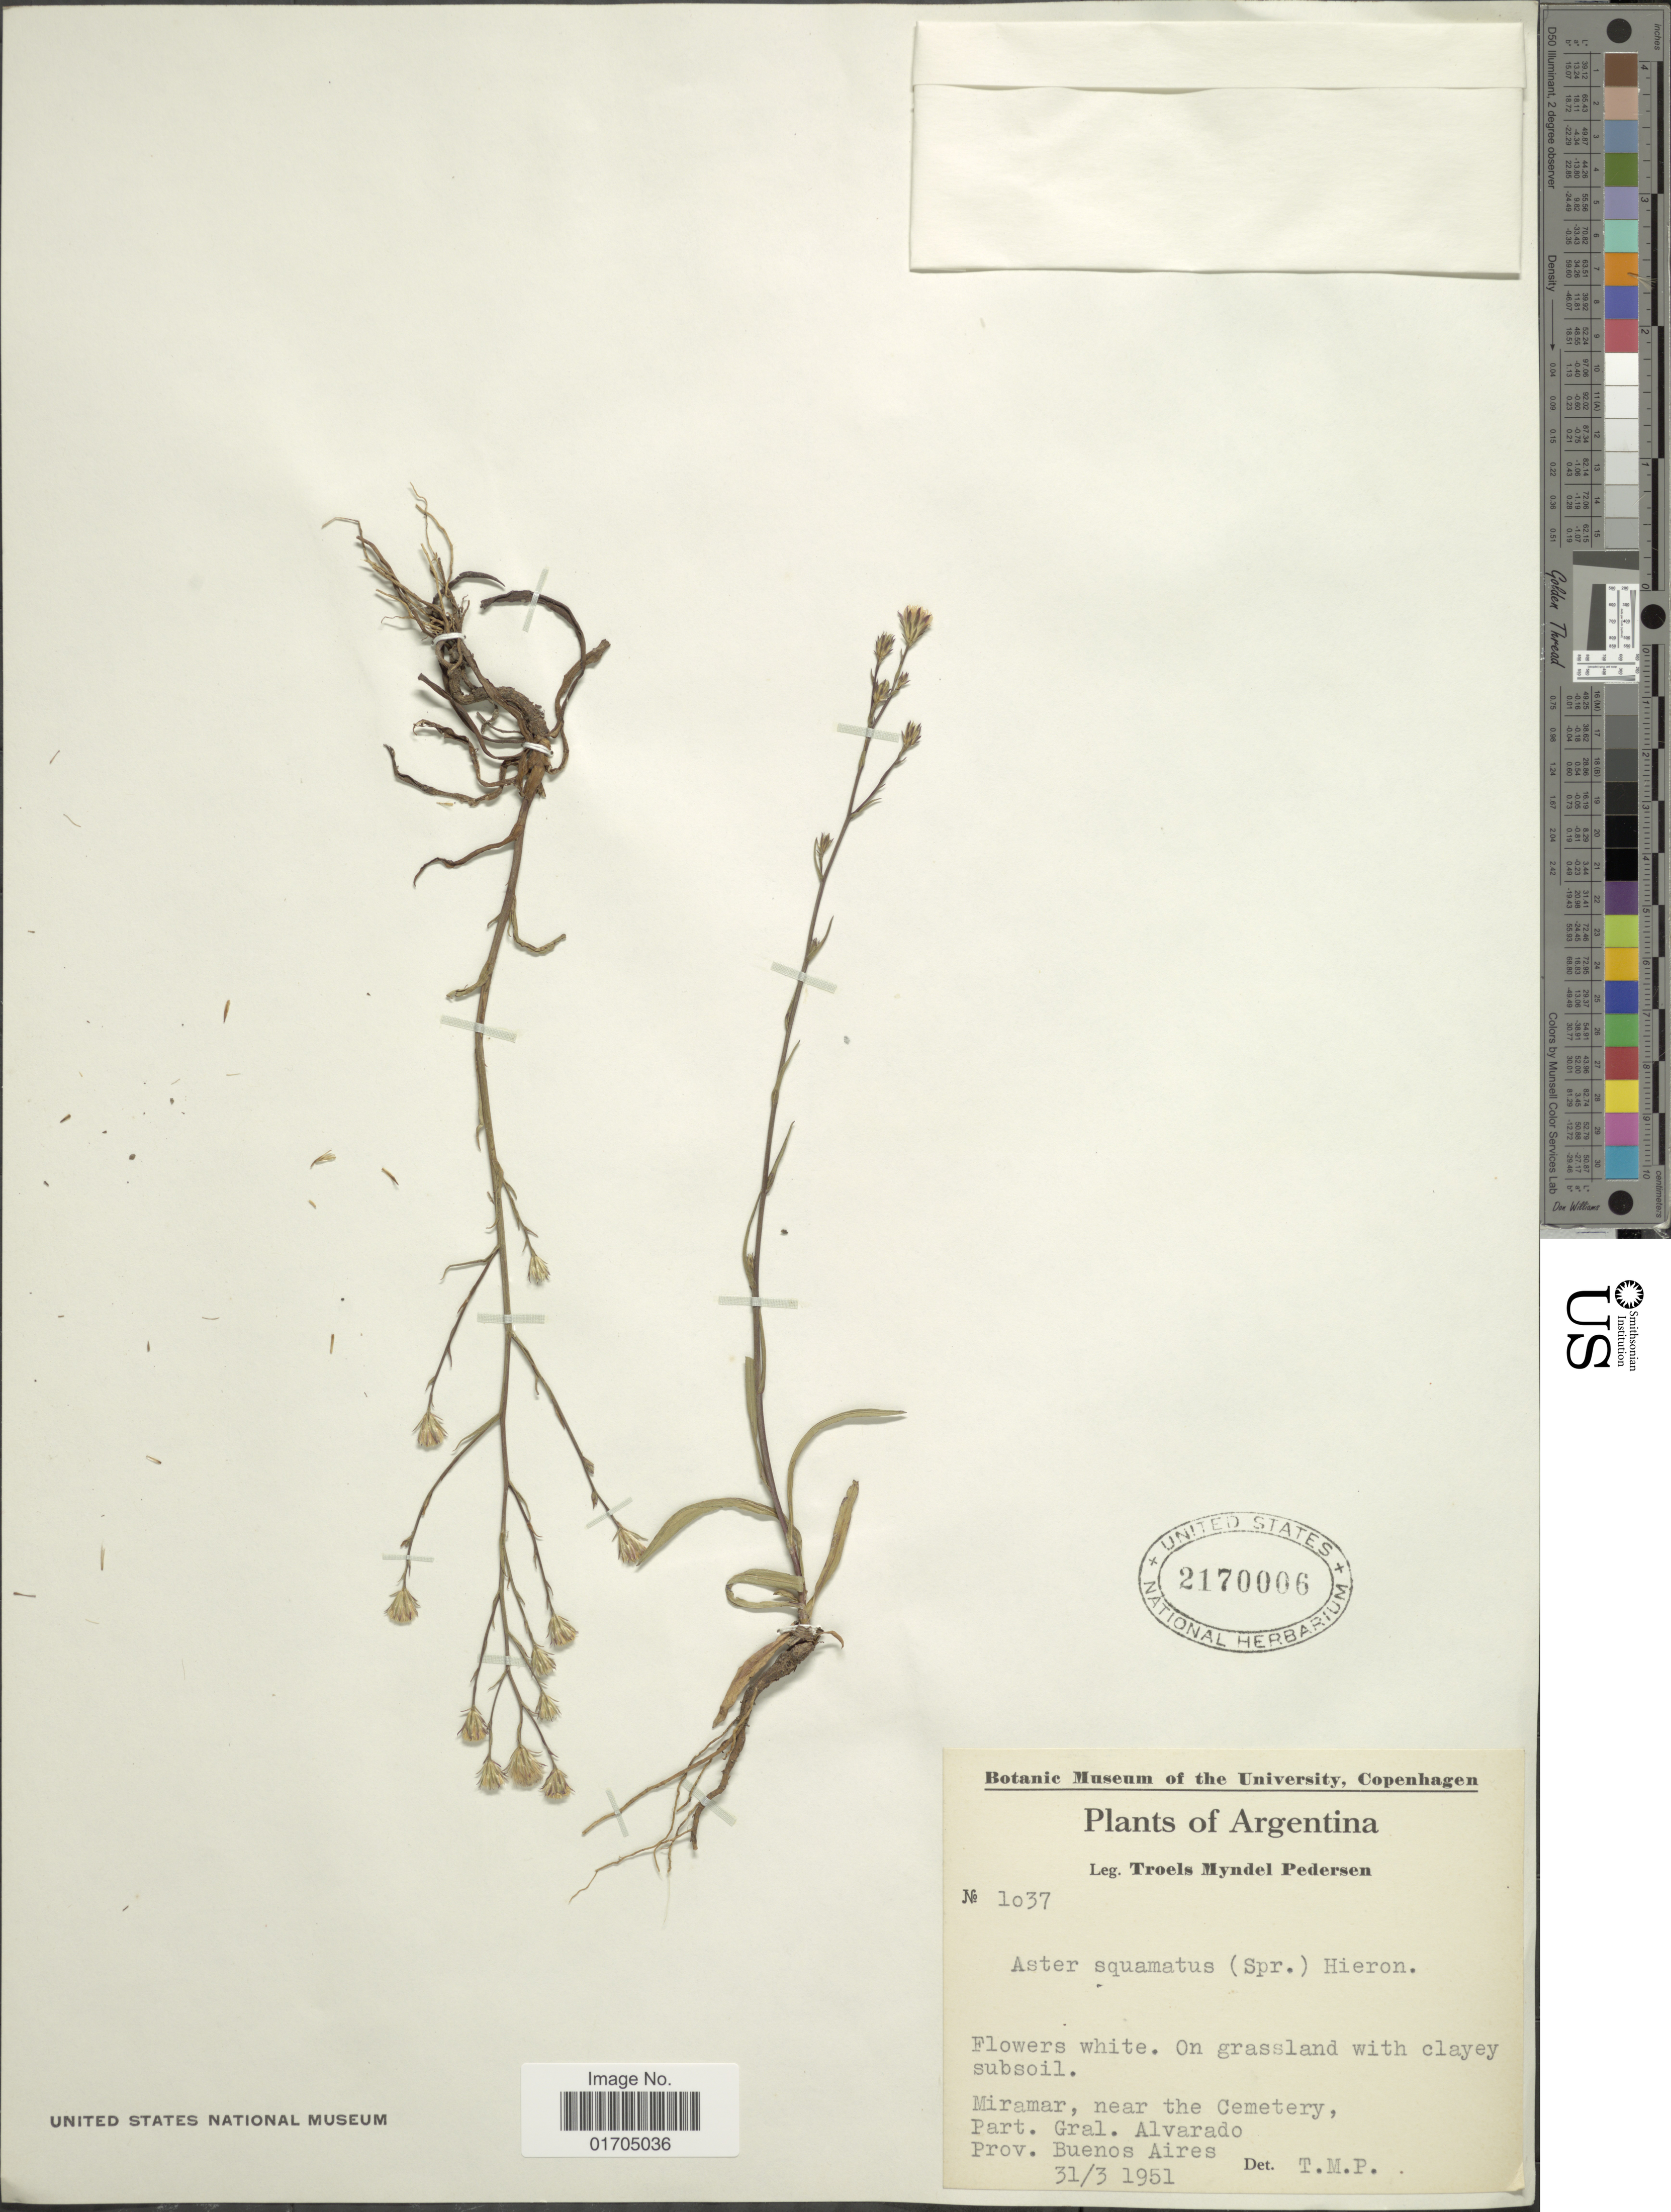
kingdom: Plantae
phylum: Tracheophyta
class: Magnoliopsida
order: Asterales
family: Asteraceae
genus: Symphyotrichum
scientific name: Symphyotrichum squamatum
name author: (Spreng.) G.L. Nesom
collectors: T. Pederson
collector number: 1037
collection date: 1951-03-31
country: Argentina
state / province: Buenos Aires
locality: Miramar, near the Cemetery, Part. Gral. Alvarado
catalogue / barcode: US 2170006